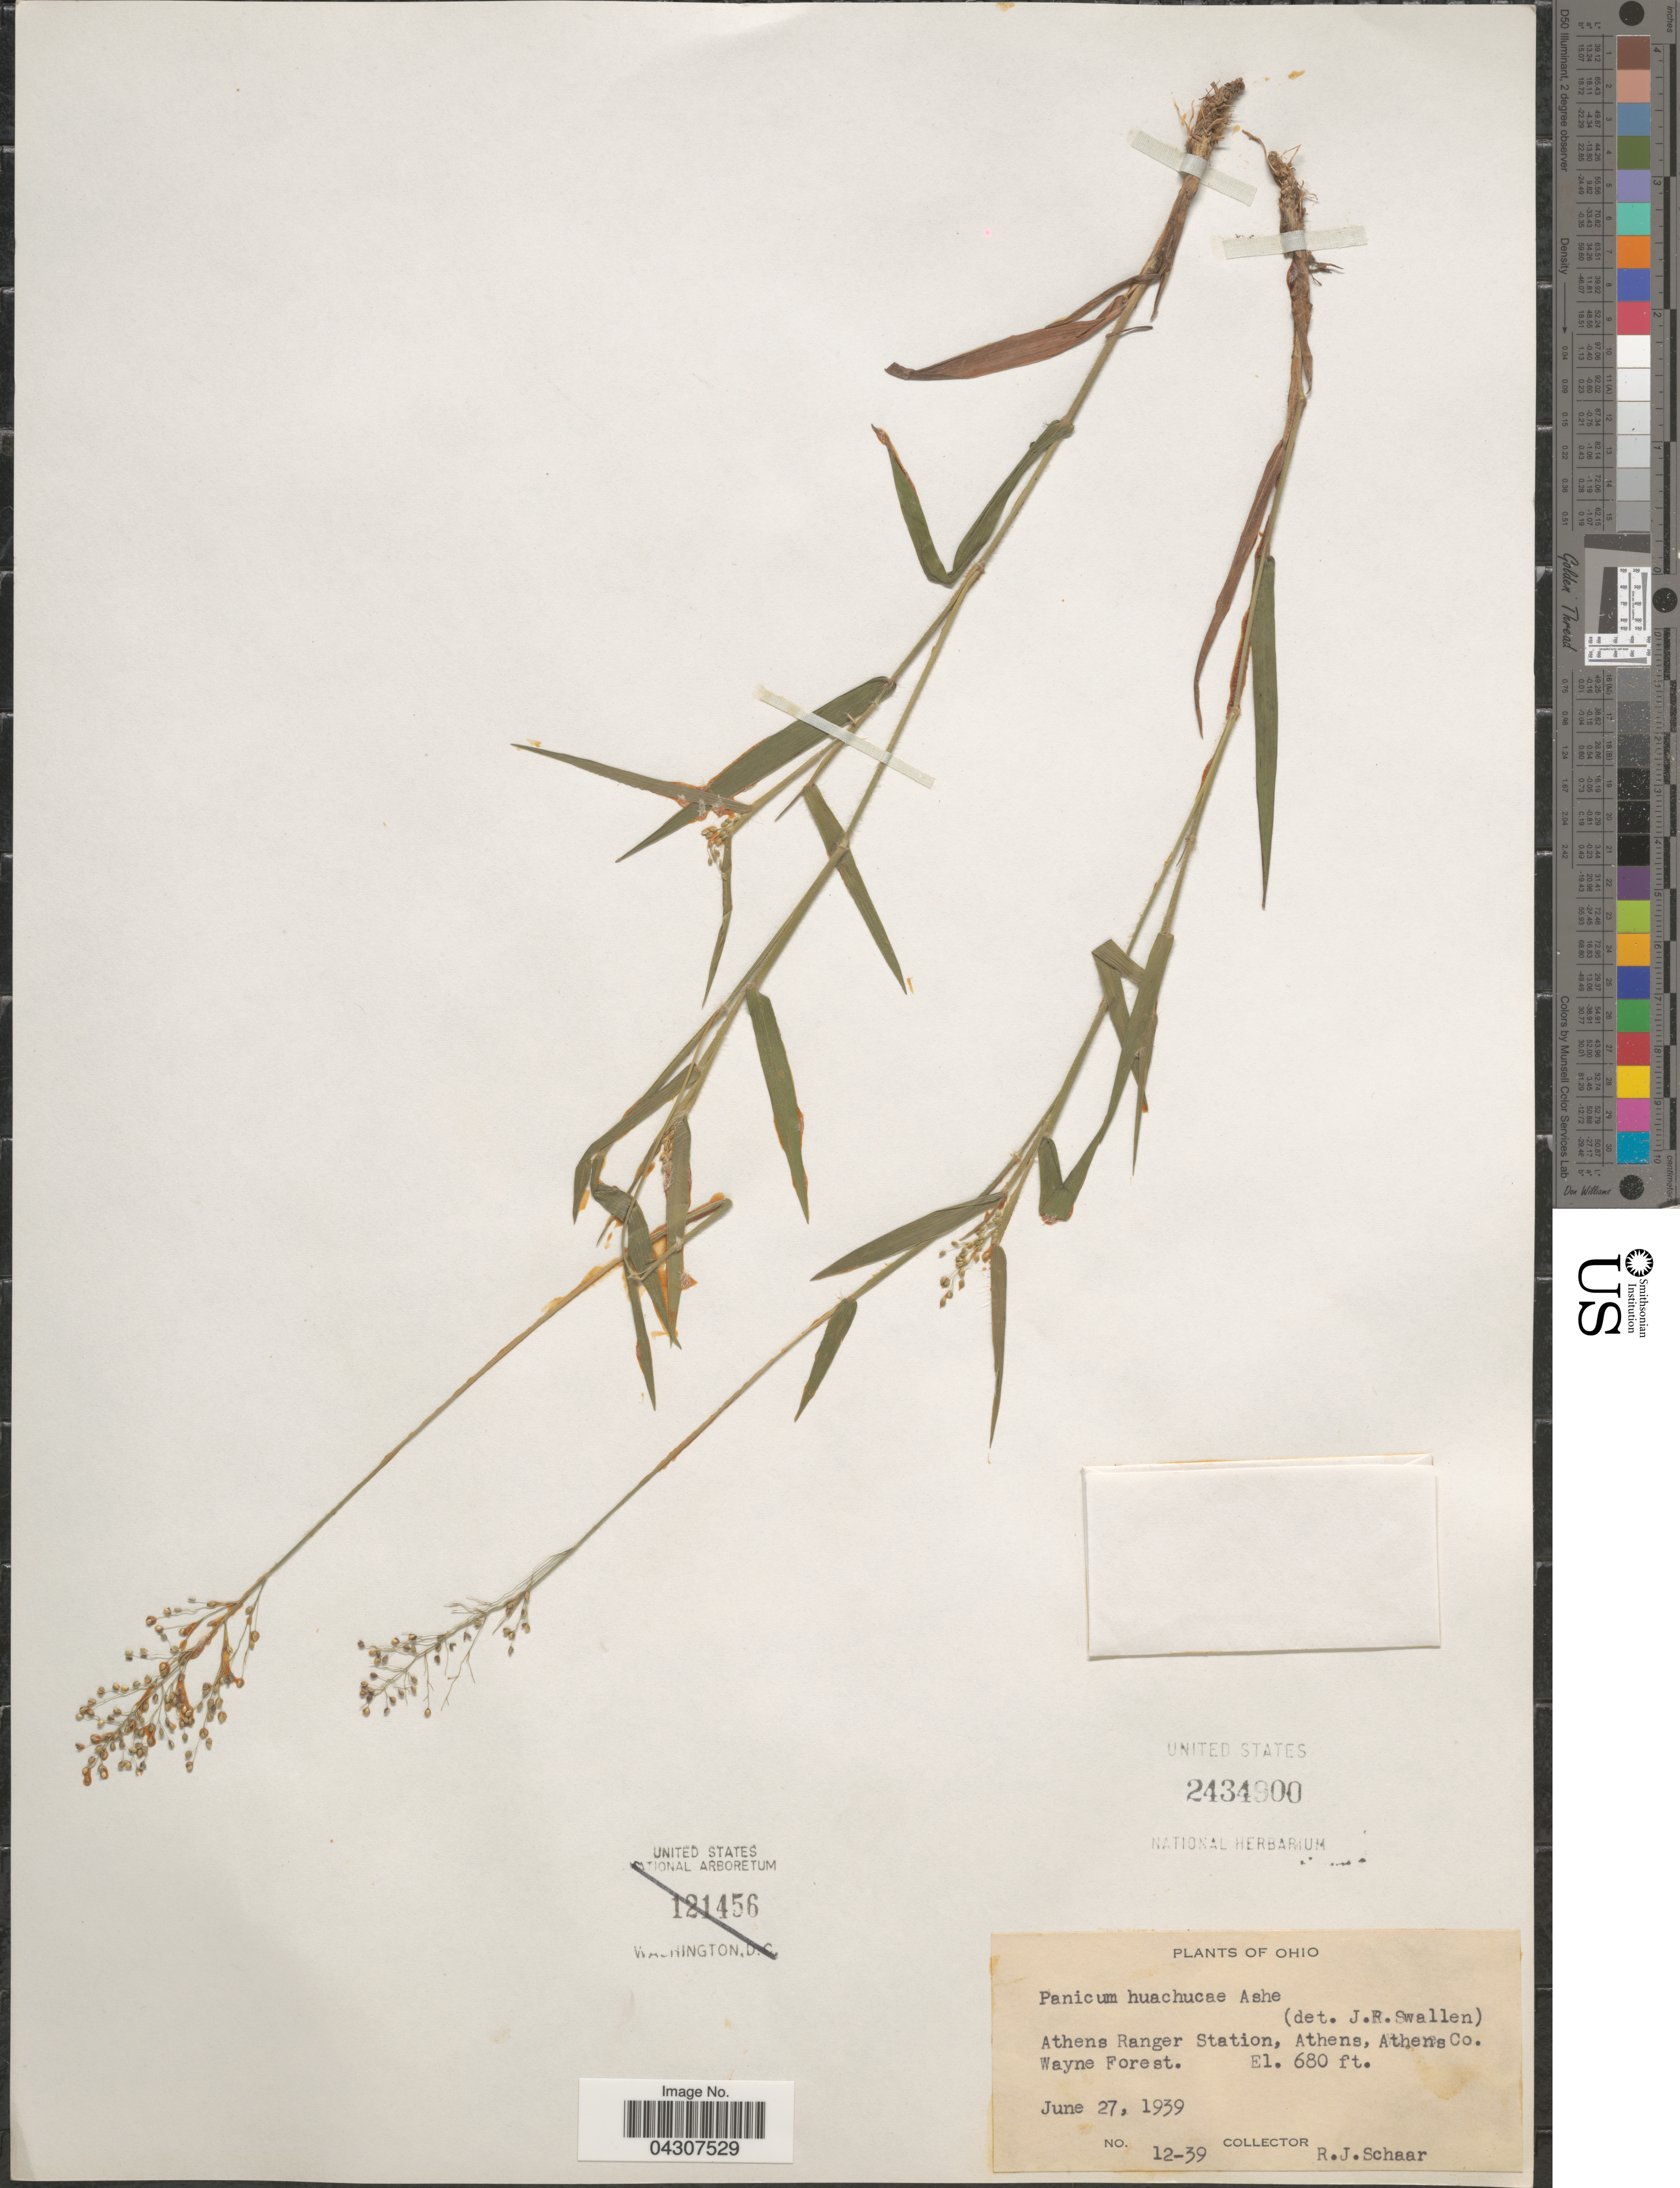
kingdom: Plantae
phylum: Tracheophyta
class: Liliopsida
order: Poales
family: Poaceae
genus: Dichanthelium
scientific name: Dichanthelium acuminatum var. acuminatum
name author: (Sw.) Gould & C.A. Clark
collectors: R. Schaar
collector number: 12-39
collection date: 1939-06-27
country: United States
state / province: Ohio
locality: Athens Ranger Station, Athens, Athens Co. Wayne Forest.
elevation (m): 207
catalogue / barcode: US 2434900